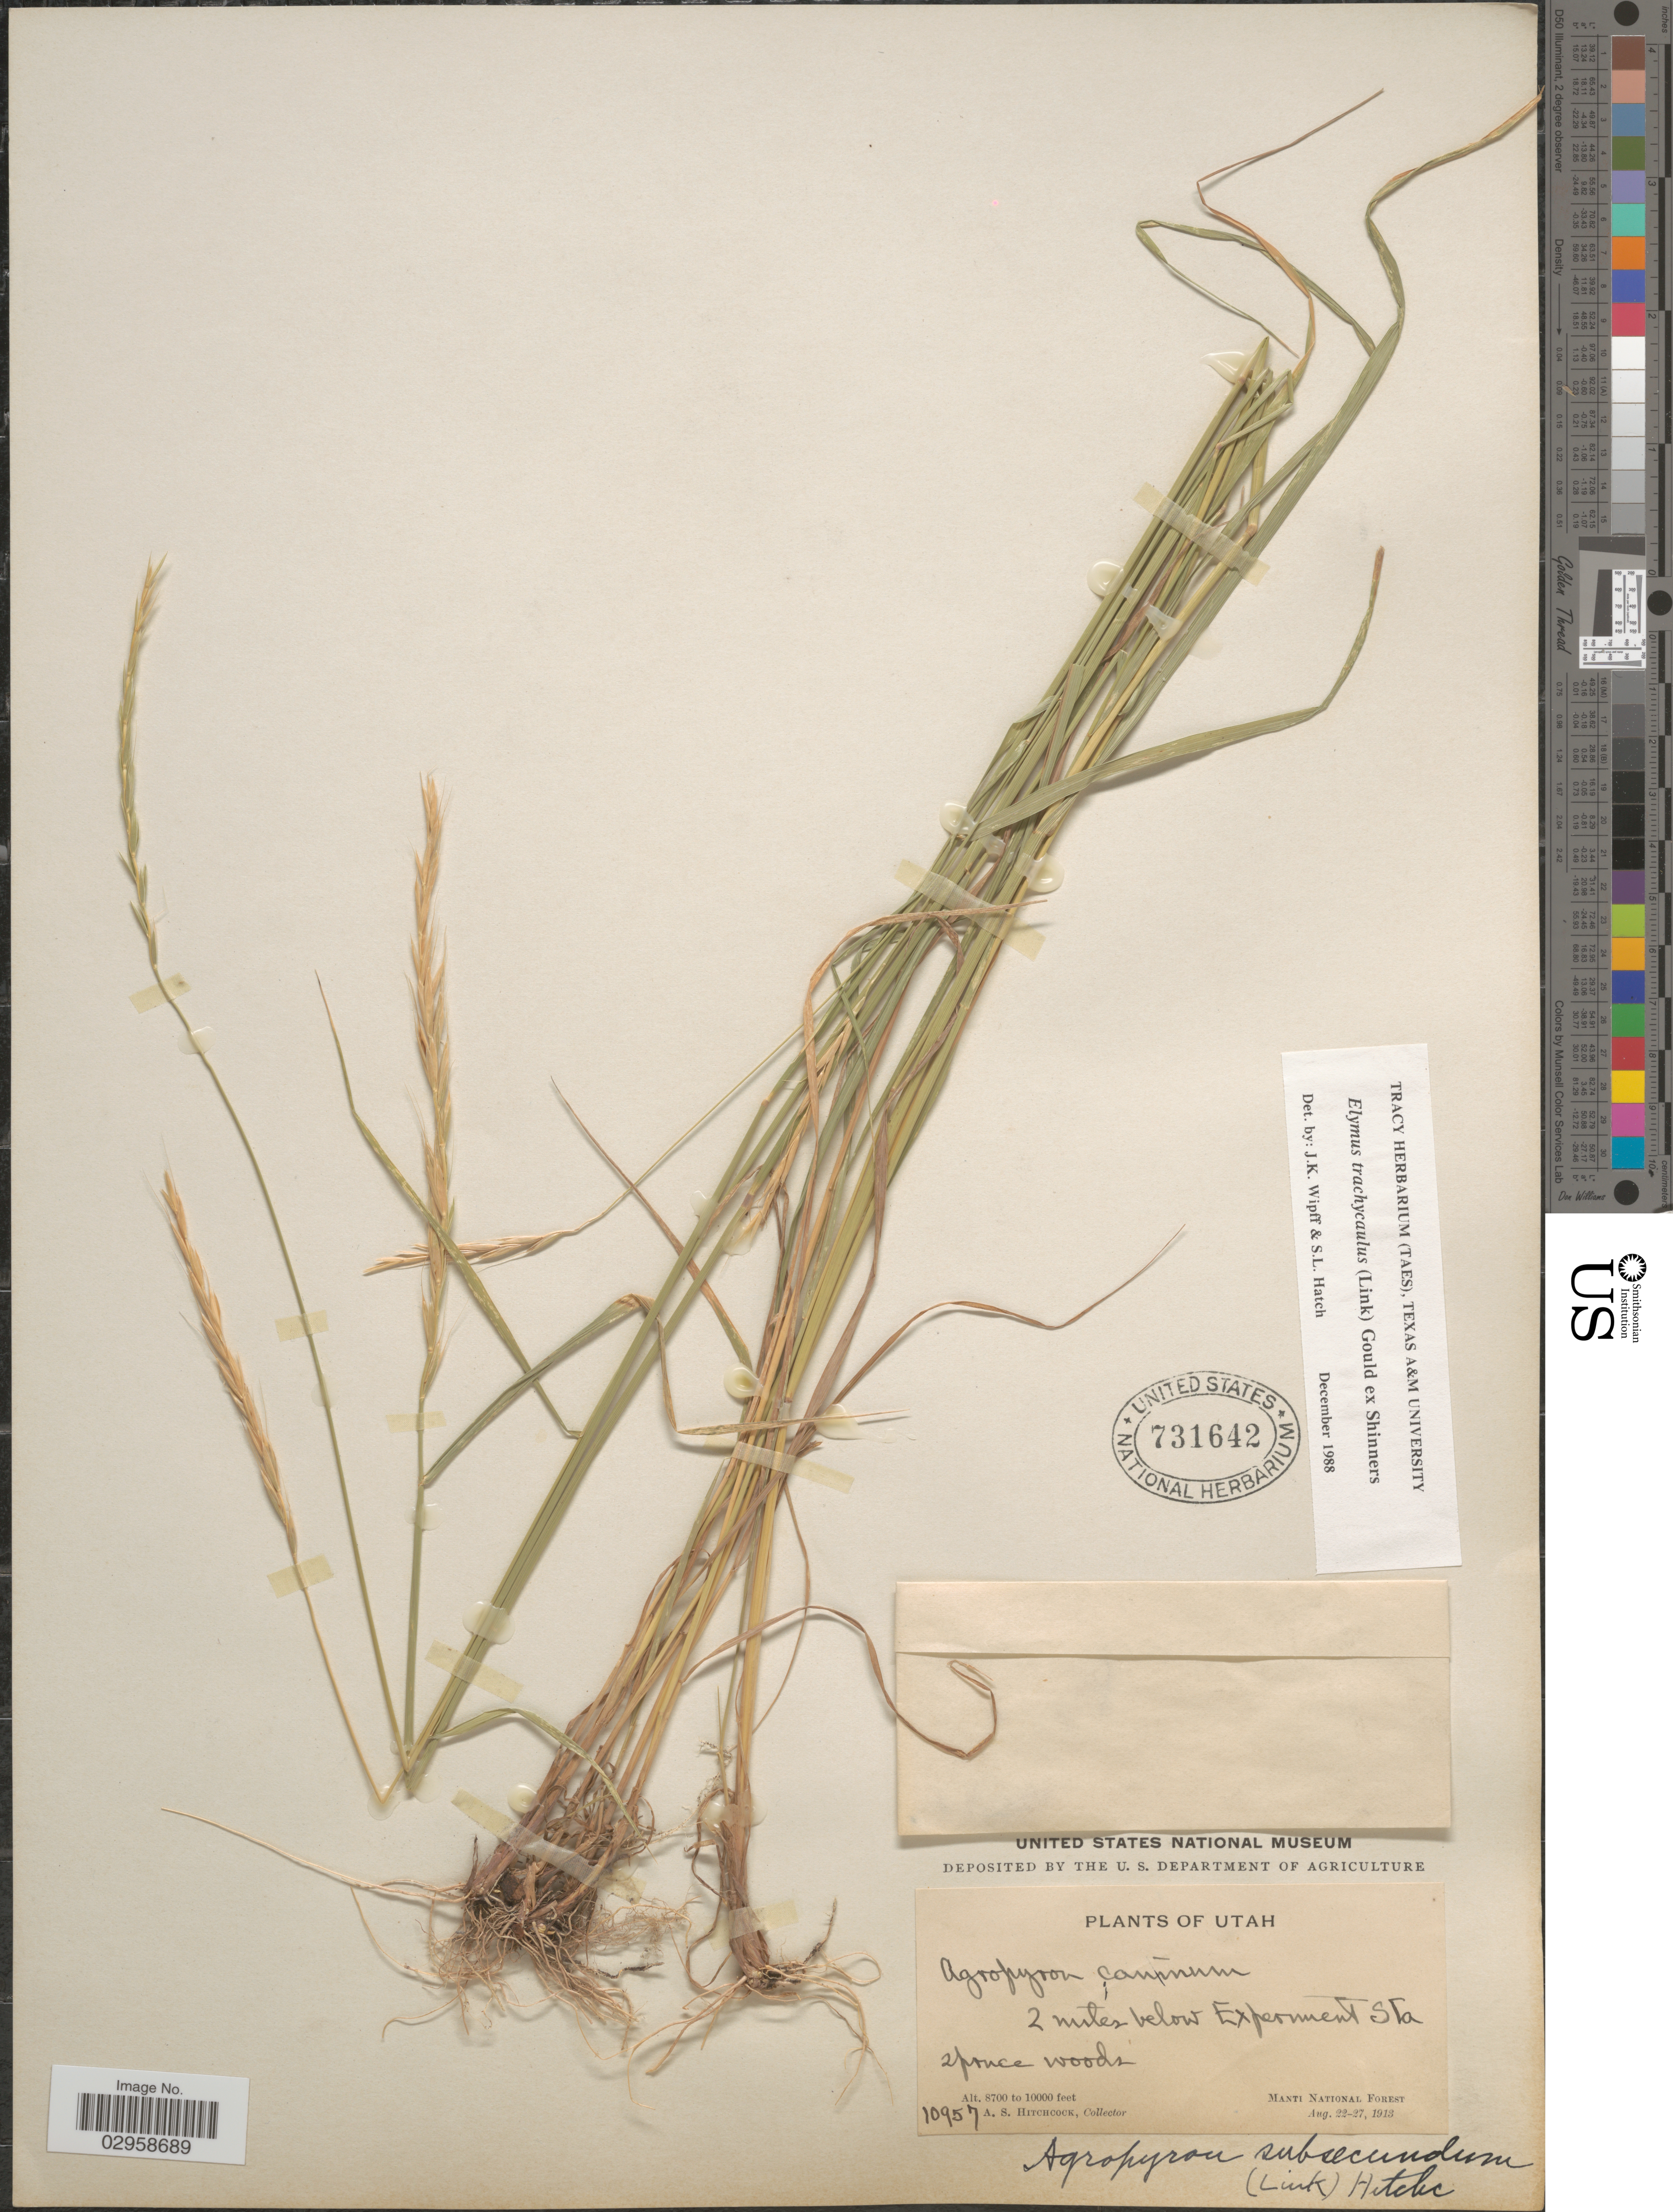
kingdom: Plantae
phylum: Tracheophyta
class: Liliopsida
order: Poales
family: Poaceae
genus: Elymus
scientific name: Elymus trachycaulus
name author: (Link) Gould ex Shinners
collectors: A. S. Hitchcock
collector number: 10957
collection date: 1913-08-22/1913-08-27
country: United States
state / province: Utah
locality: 2 miles below Experiment Sta. Manti National Forest.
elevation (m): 2652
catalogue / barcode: US 731642